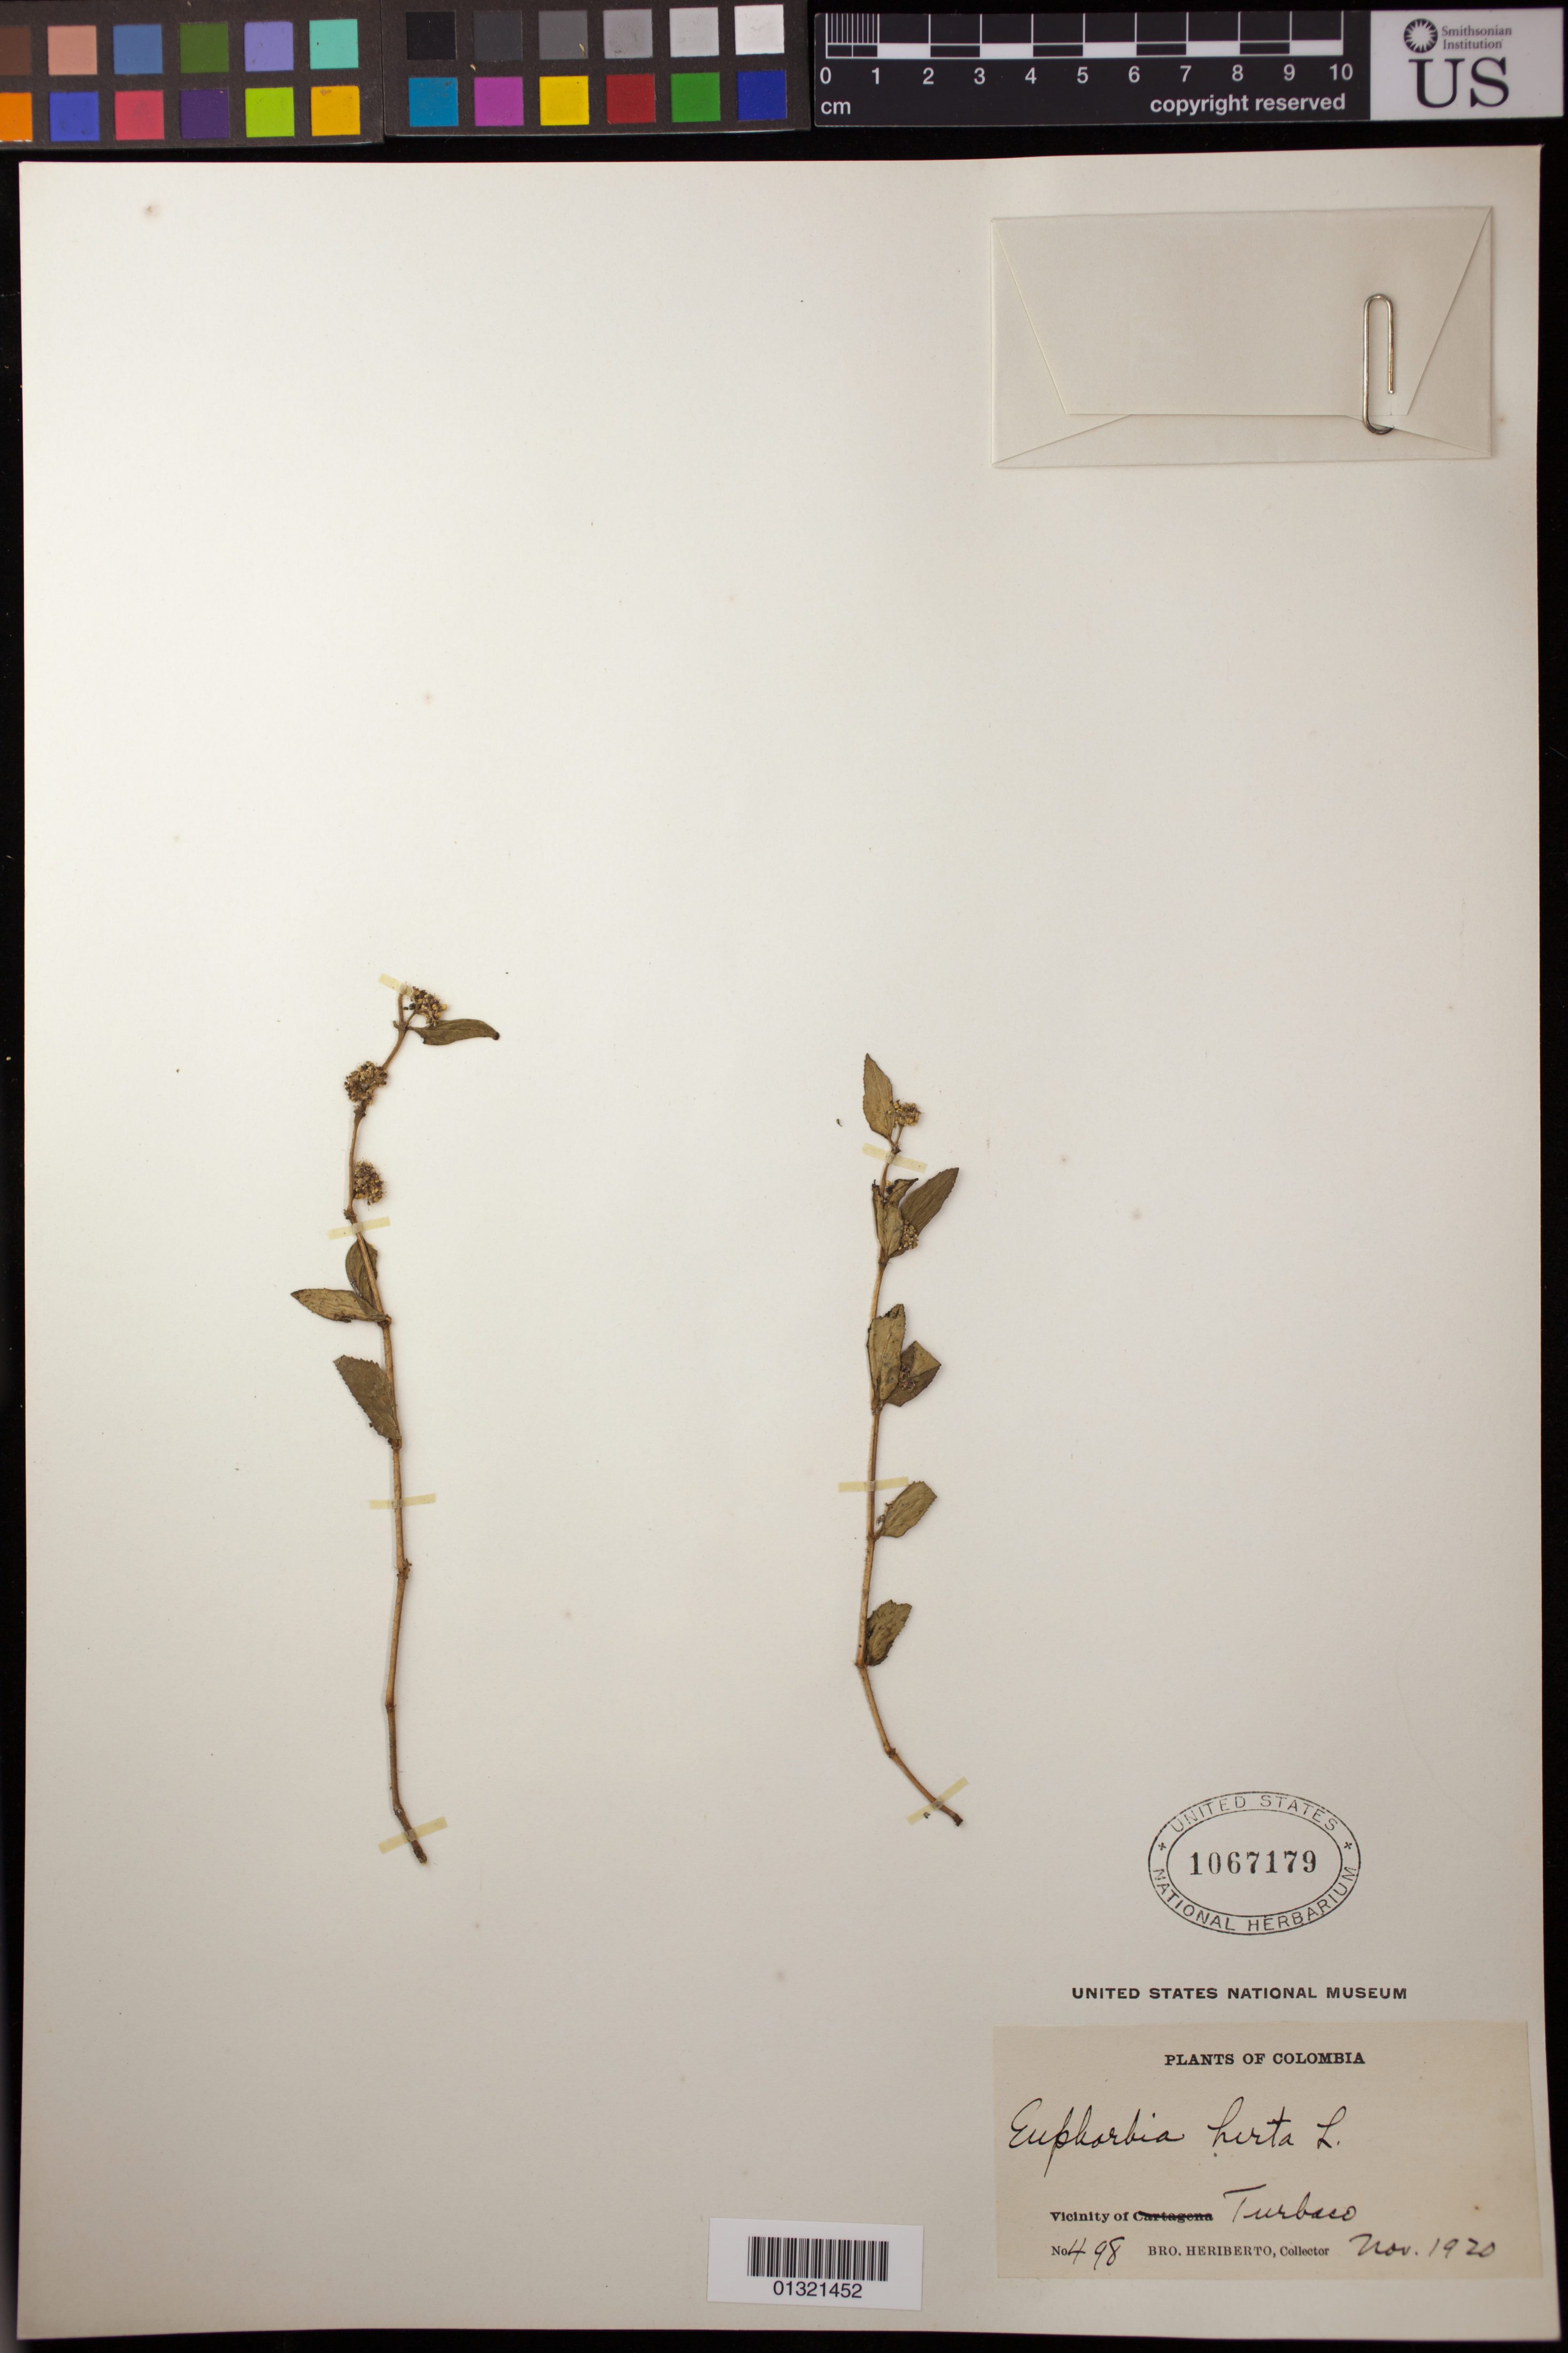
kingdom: Plantae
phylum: Tracheophyta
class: Magnoliopsida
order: Malpighiales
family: Euphorbiaceae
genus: Euphorbia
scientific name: Euphorbia hirta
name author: L.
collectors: B. Heriberto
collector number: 498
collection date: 1920-11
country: Colombia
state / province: Bolívar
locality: Vicinity of Turbaco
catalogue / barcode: US 1067179